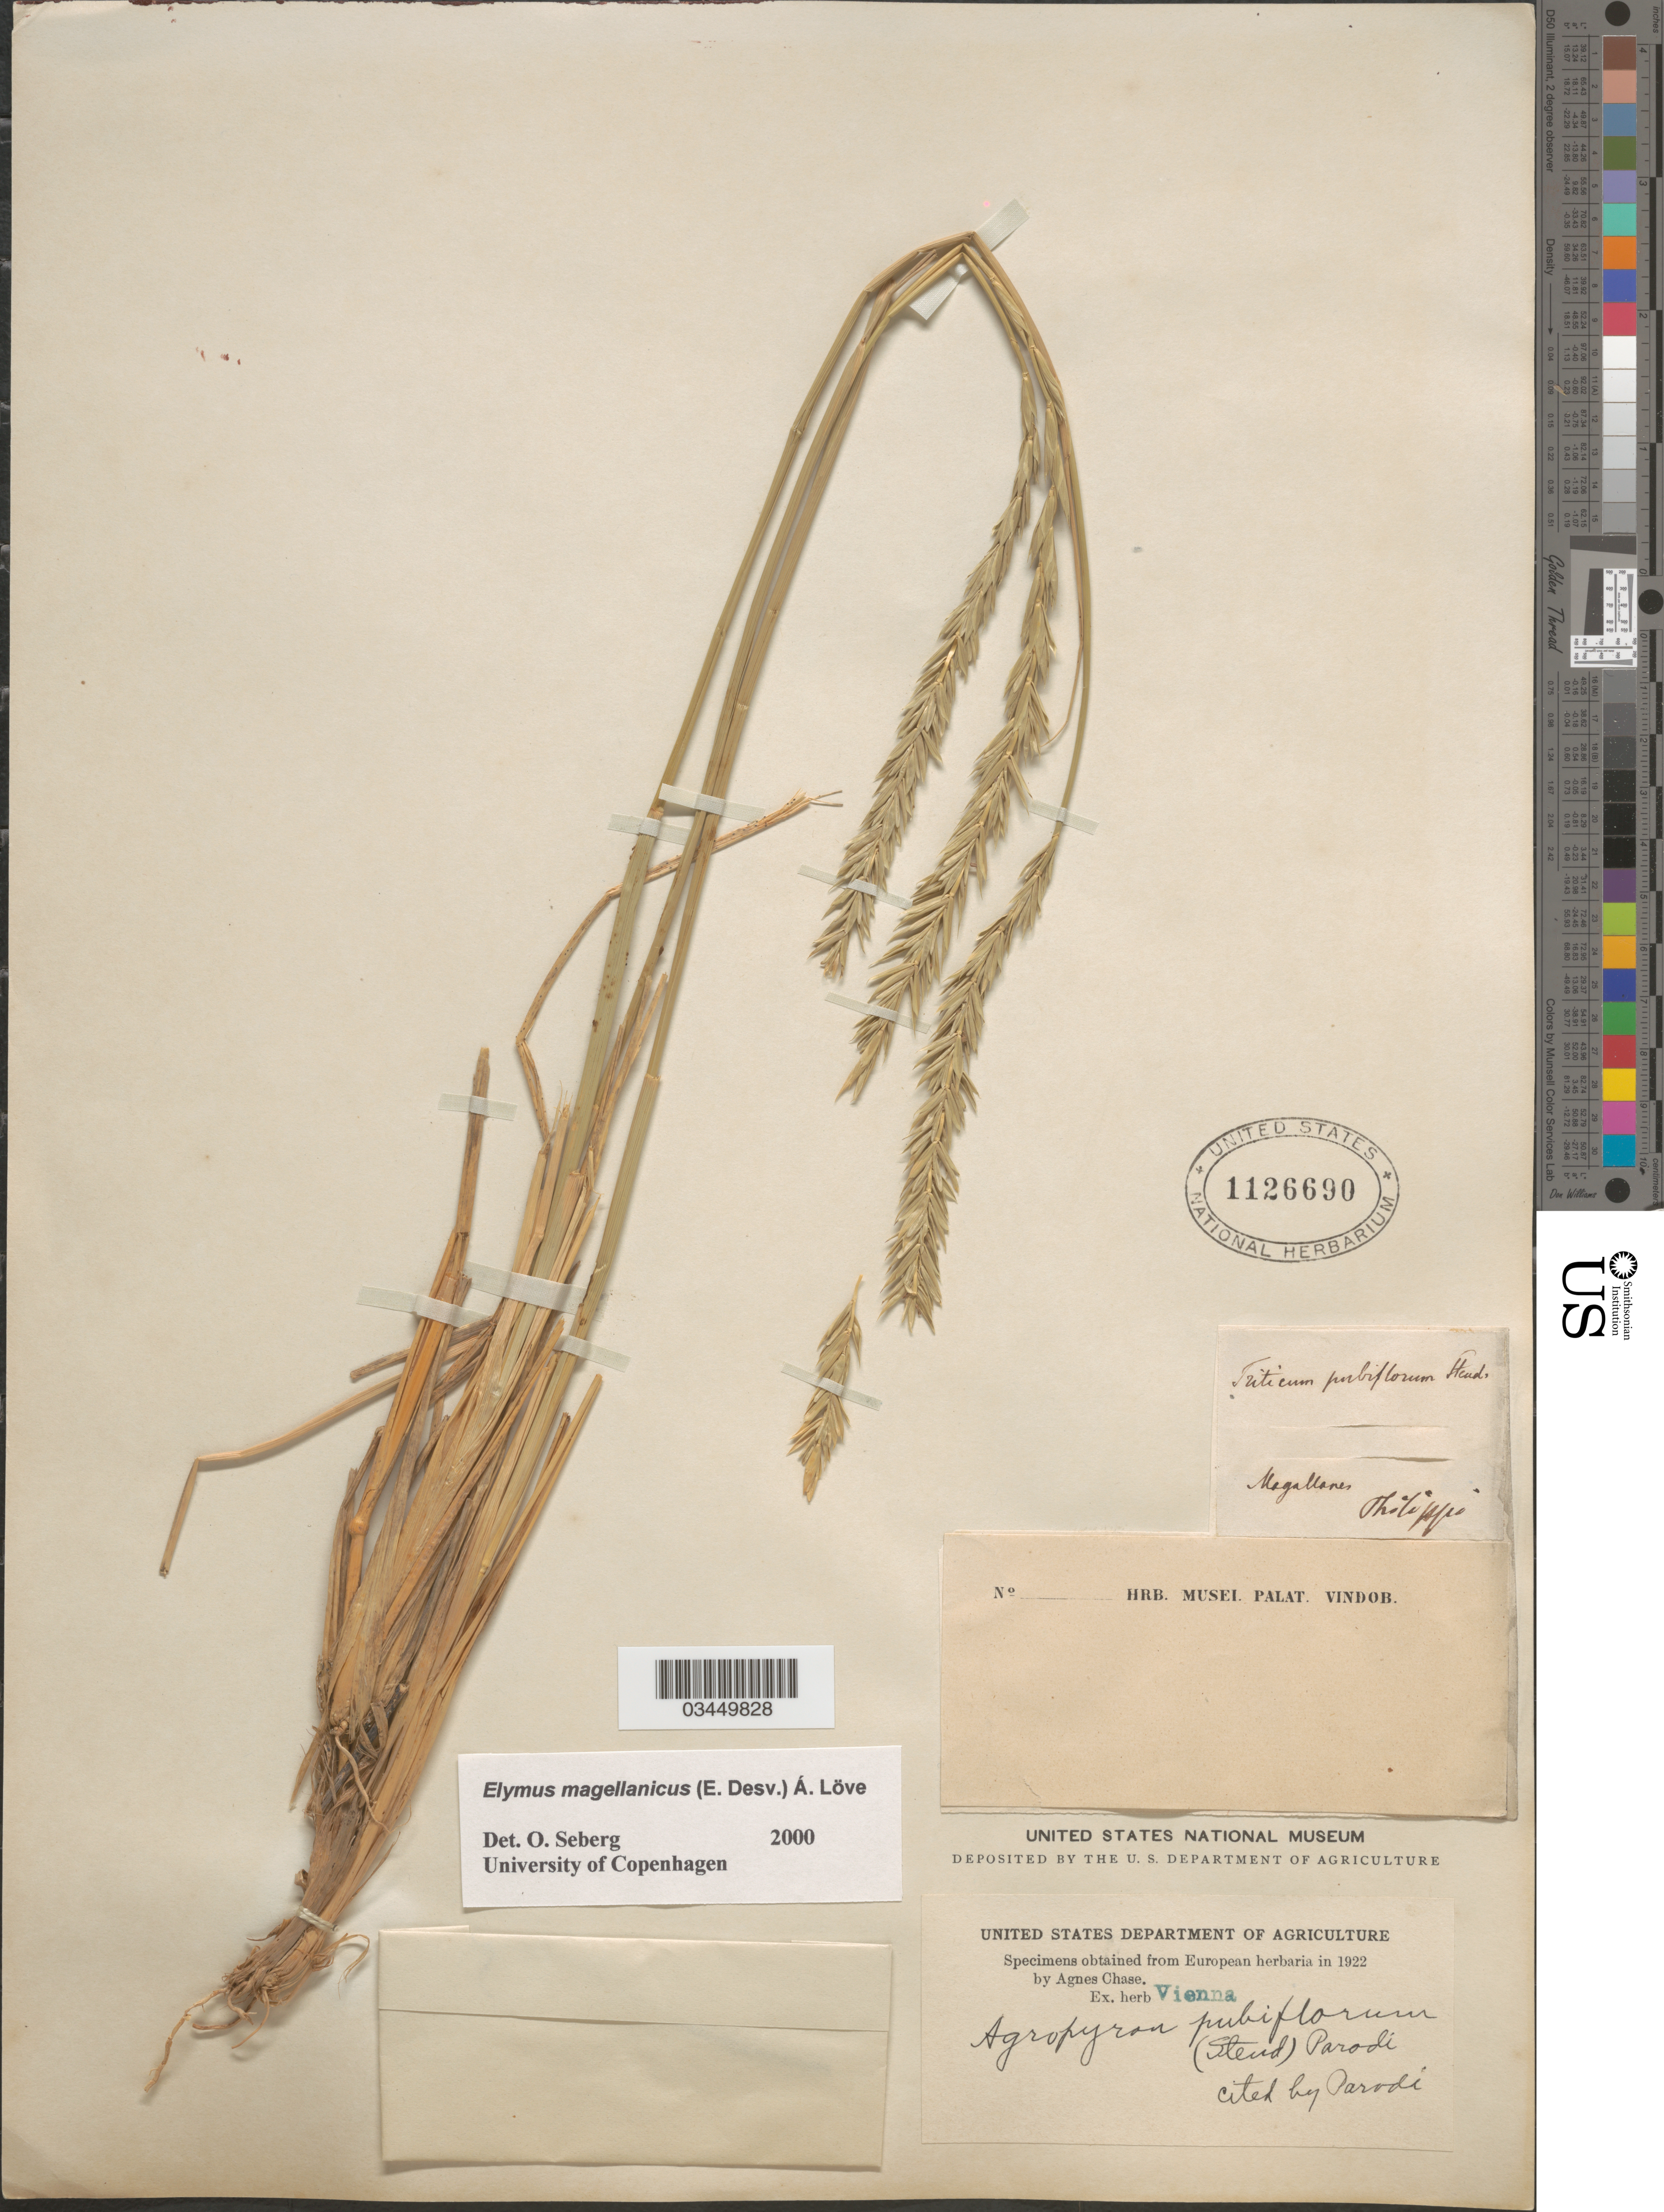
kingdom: Plantae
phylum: Tracheophyta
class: Liliopsida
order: Poales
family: Poaceae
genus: Elymus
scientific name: Elymus magellanicus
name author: (É. Desv.) Á. Löve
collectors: -. Philippi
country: Chile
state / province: Magallanes y de la Antártica Chilena (XII)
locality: Magallanes.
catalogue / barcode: US 1126690